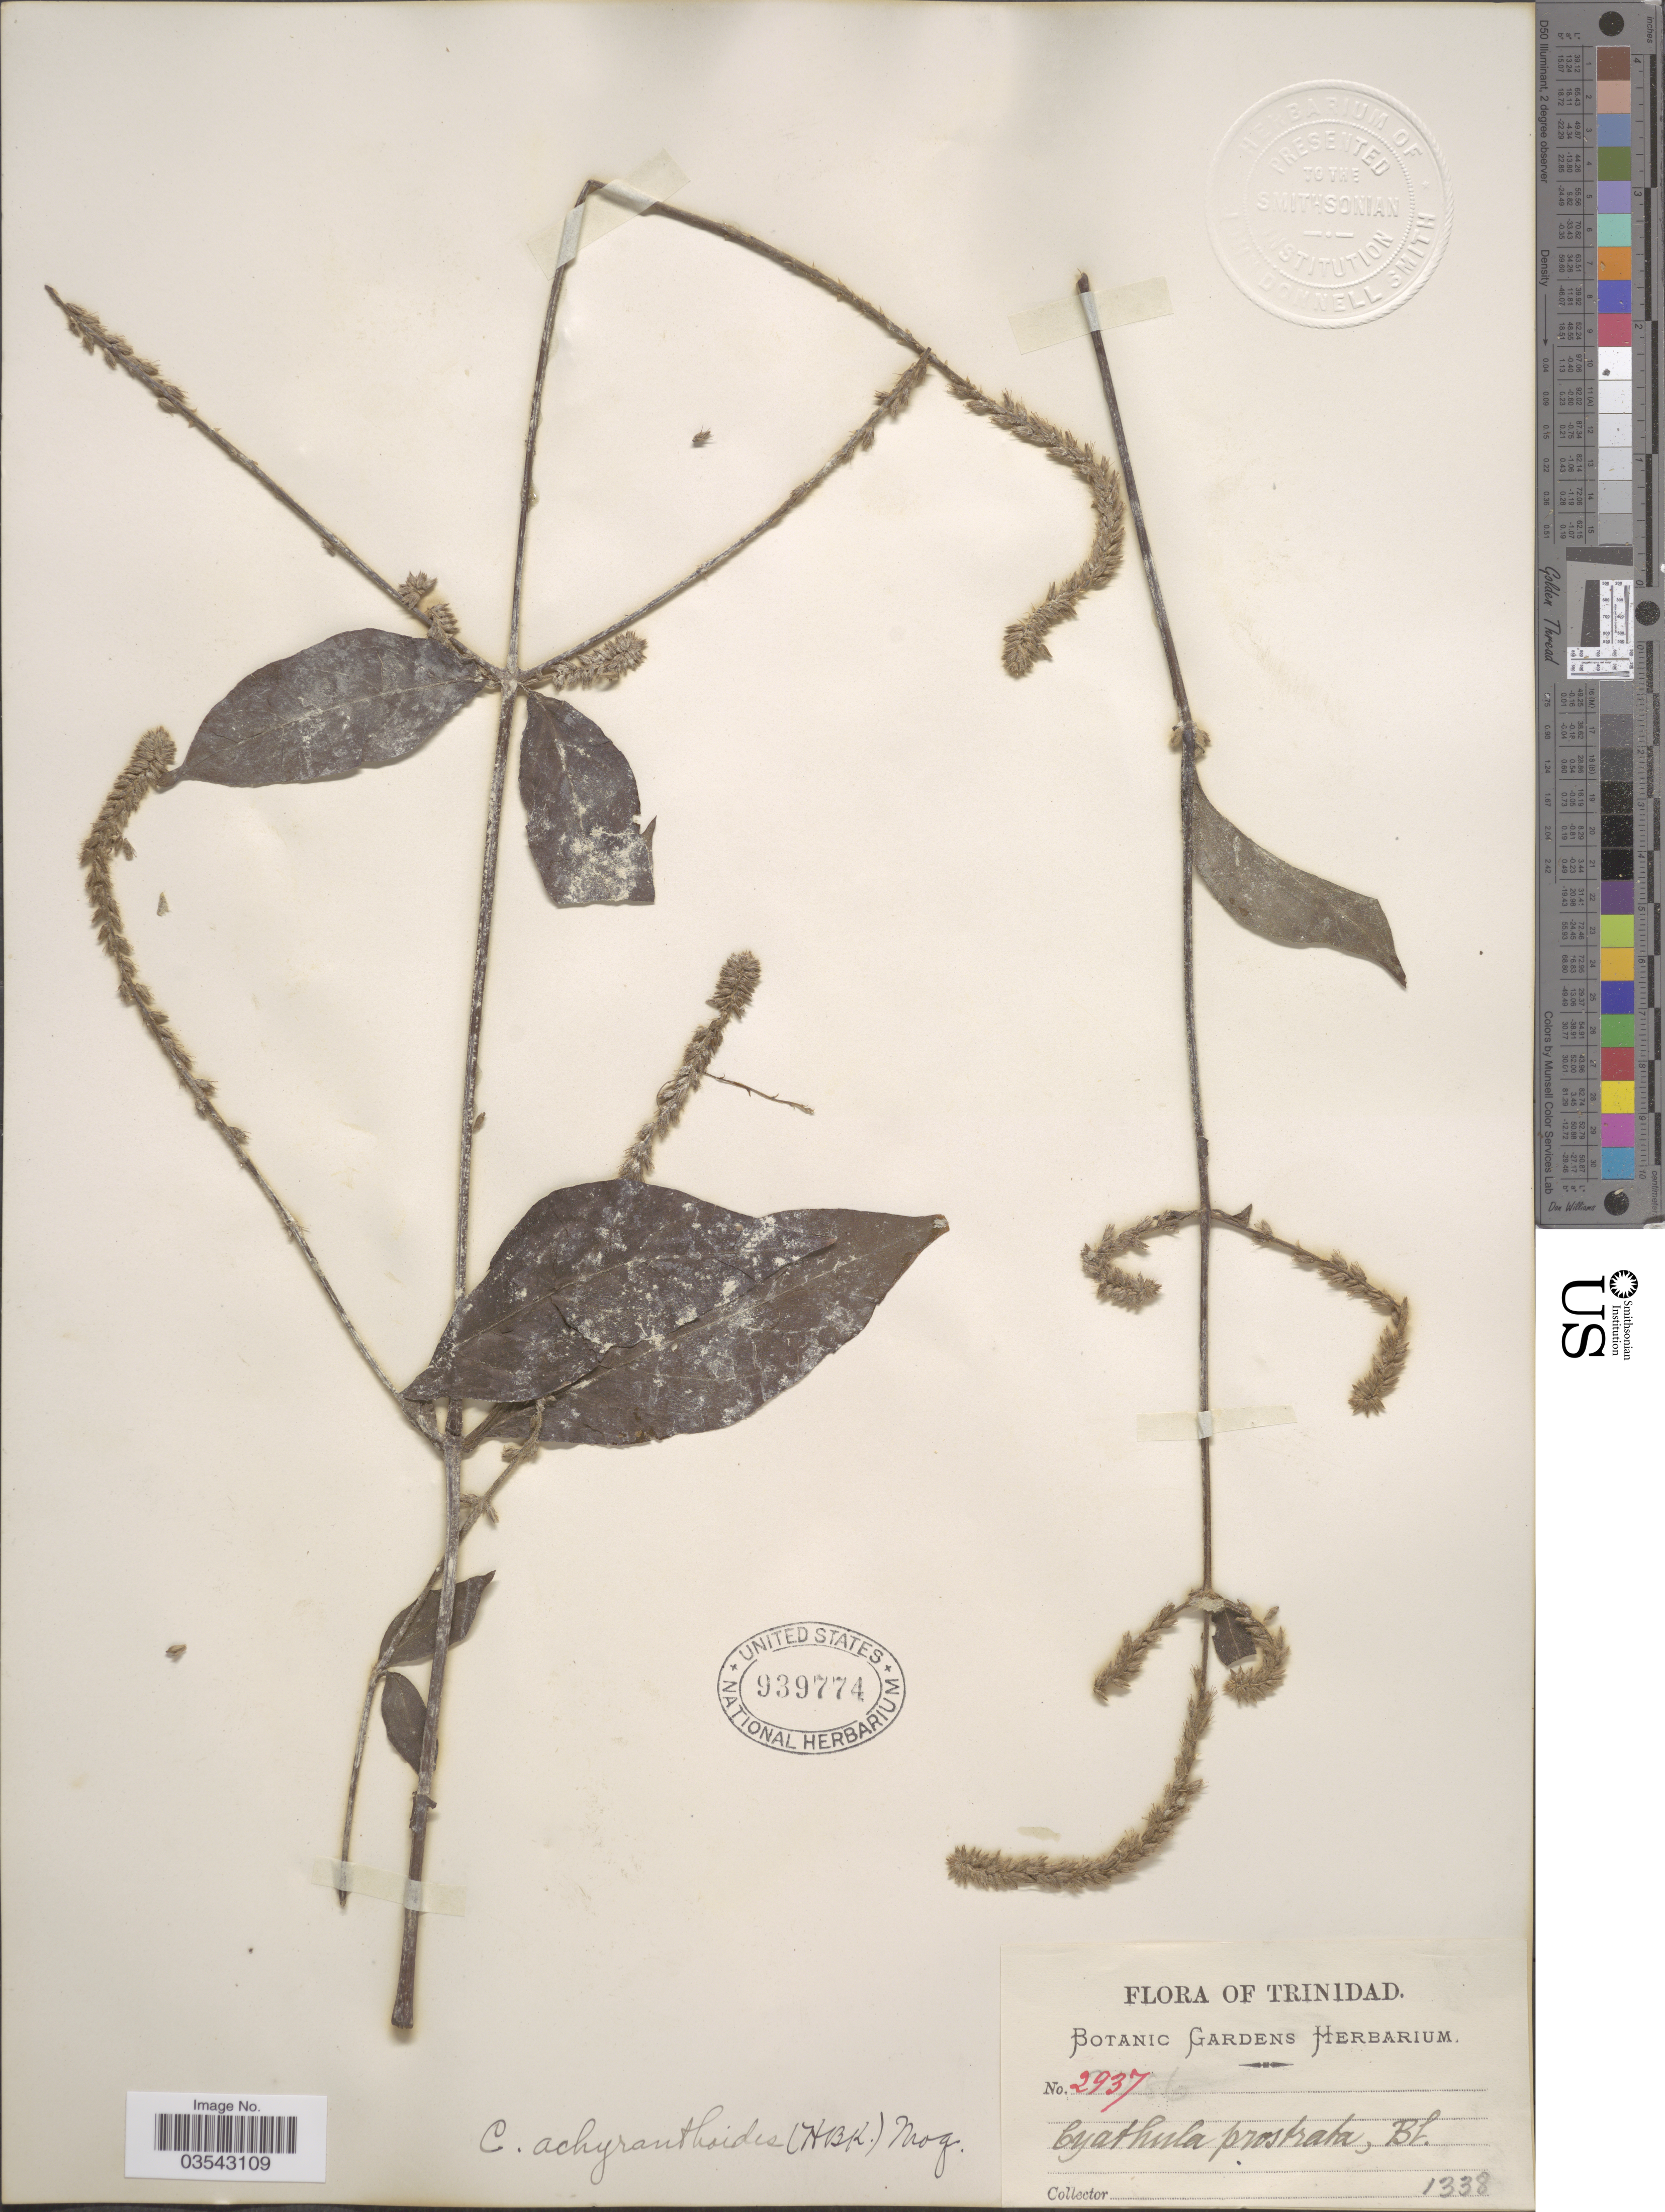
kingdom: Plantae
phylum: Tracheophyta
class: Magnoliopsida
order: Caryophyllales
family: Amaranthaceae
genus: Cyathula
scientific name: Cyathula achyranthoides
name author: (Kunth) Moq.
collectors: ex herb. Botanic Gardens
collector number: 2937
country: Trinidad and Tobago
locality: Trinidad.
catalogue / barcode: US 939774